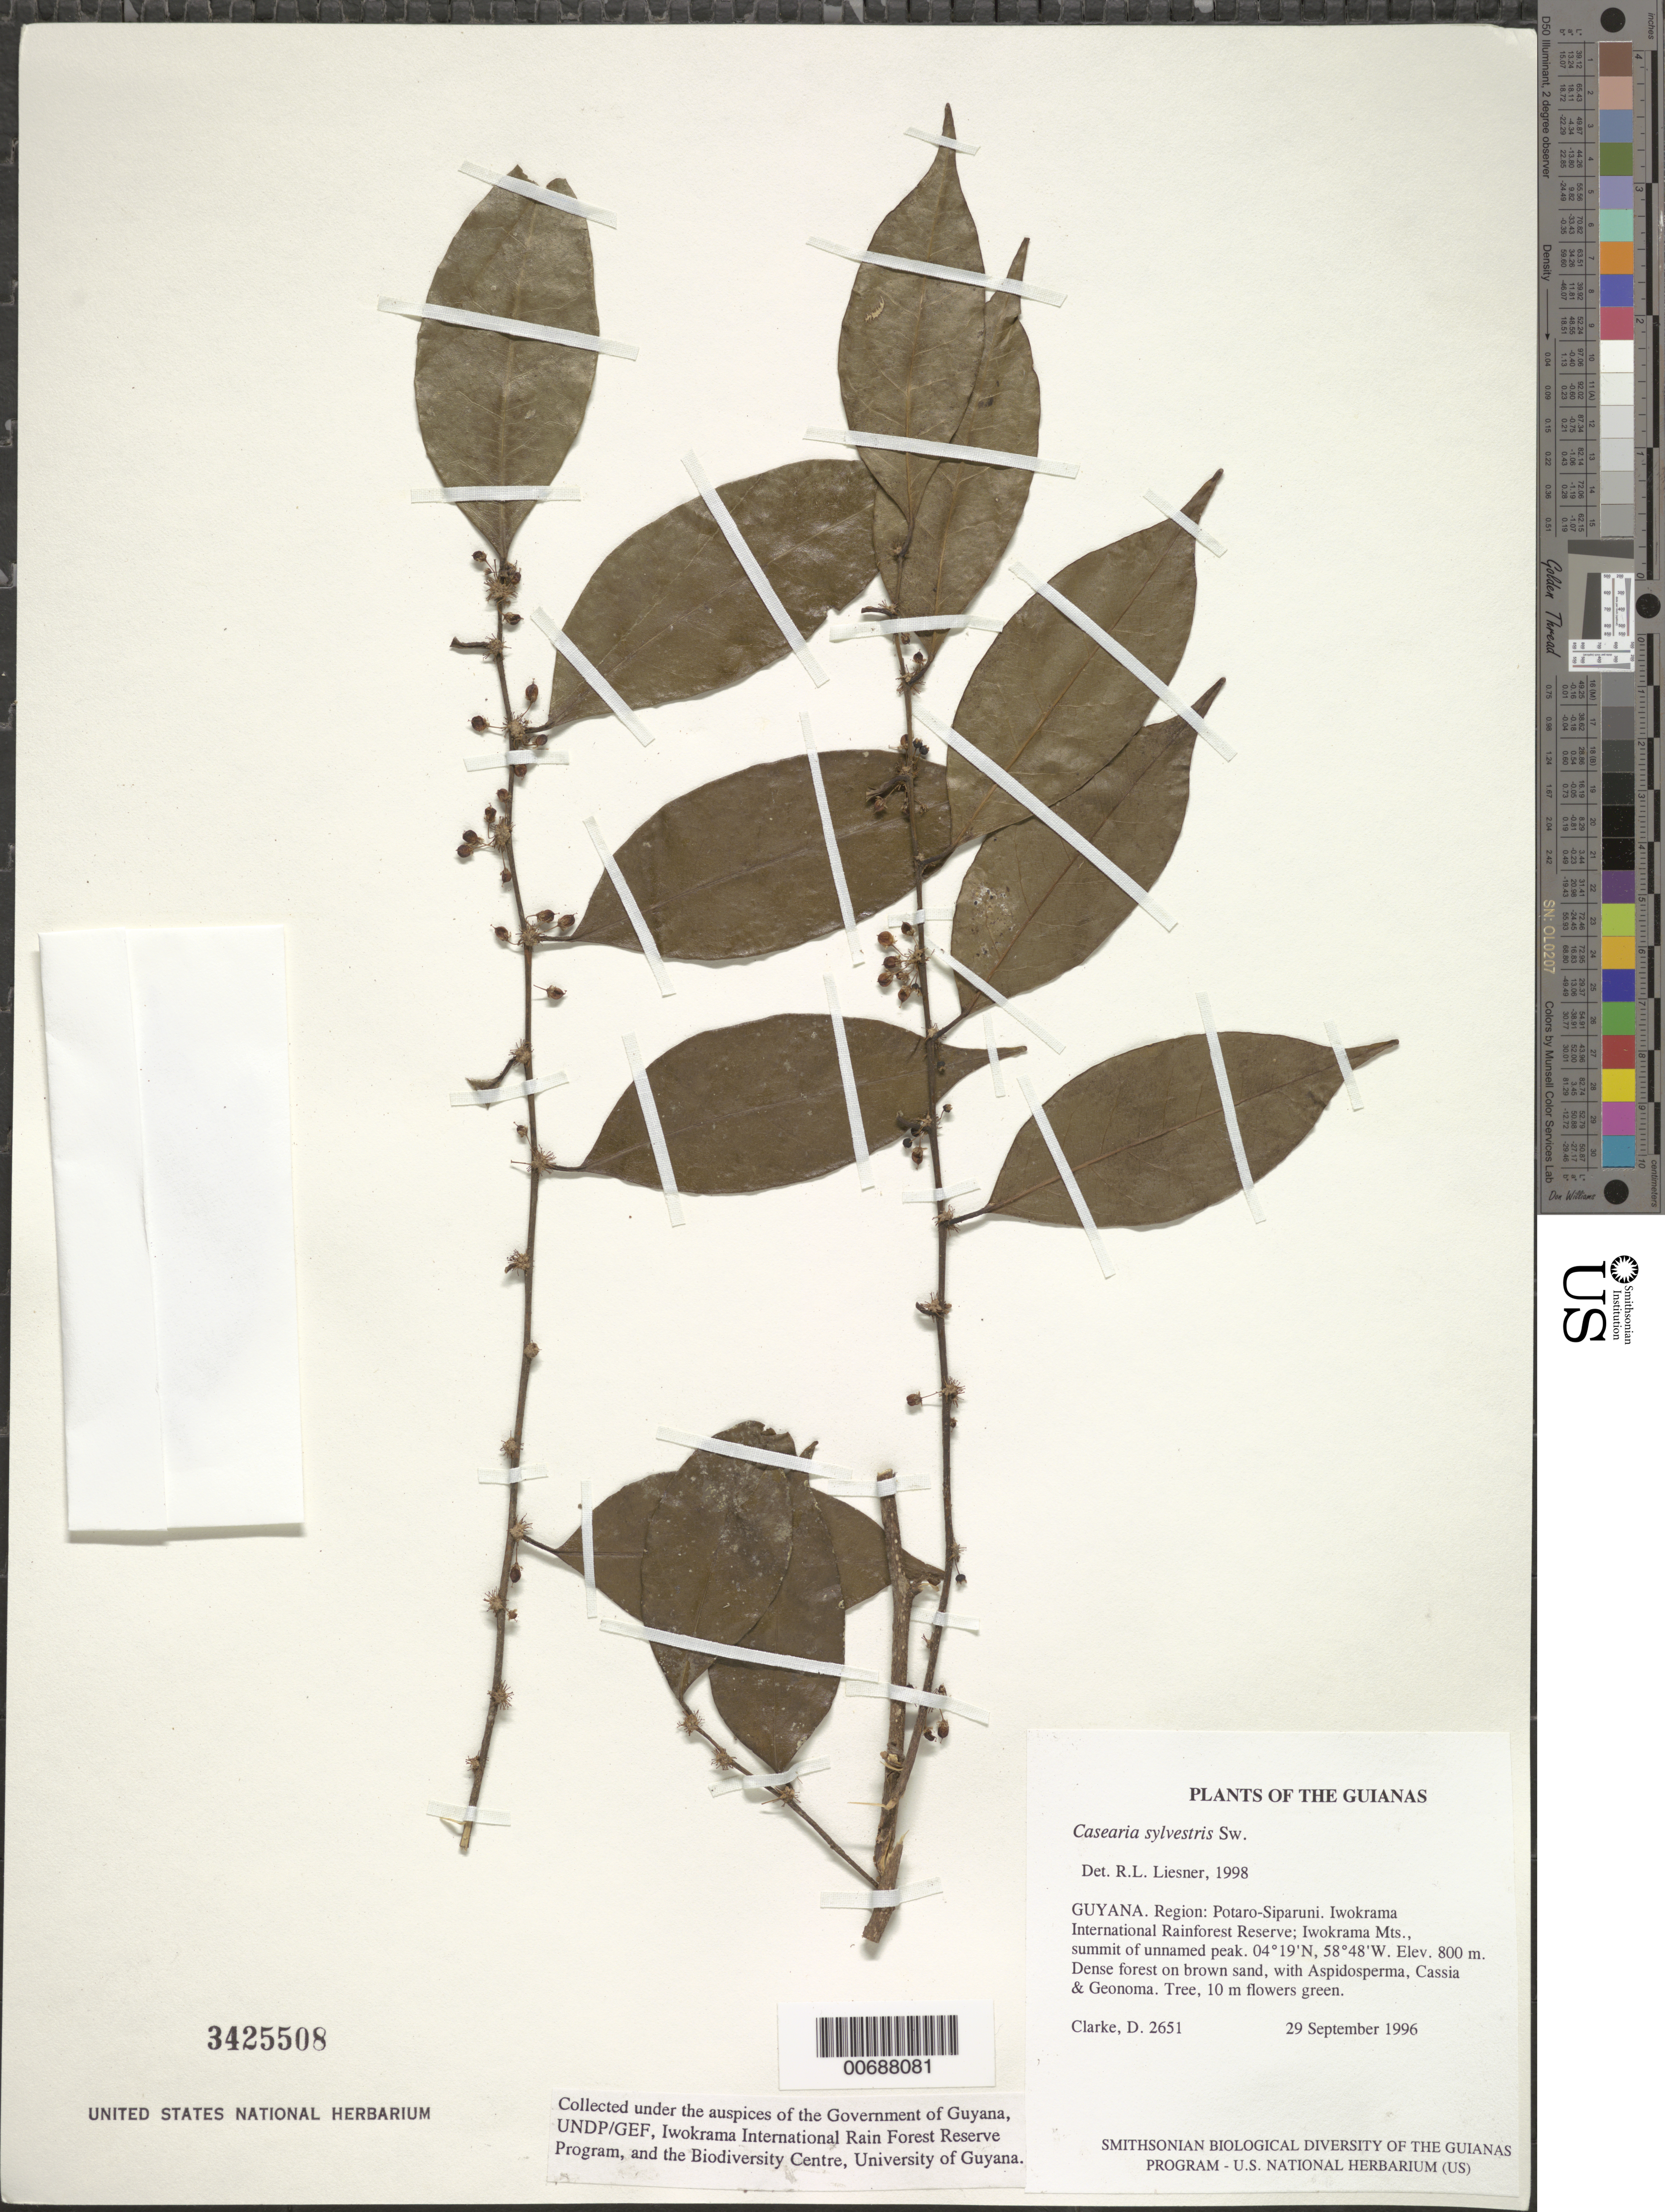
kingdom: Plantae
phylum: Tracheophyta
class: Magnoliopsida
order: Malpighiales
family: Salicaceae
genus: Casearia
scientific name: Casearia sylvestris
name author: Sw.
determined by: Liesner, R. L.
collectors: H. D. Clarke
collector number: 2651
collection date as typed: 29 September 1996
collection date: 1996-09-29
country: Guyana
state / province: Potaro-Siparuni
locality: Iwokrama International Rainforest Reserve; Iwokrama Mts., summit of unnamed peak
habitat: Dense forest on brown sand, with Aspidosperma, Cassia & Geonoma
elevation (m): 800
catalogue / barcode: US 3425508